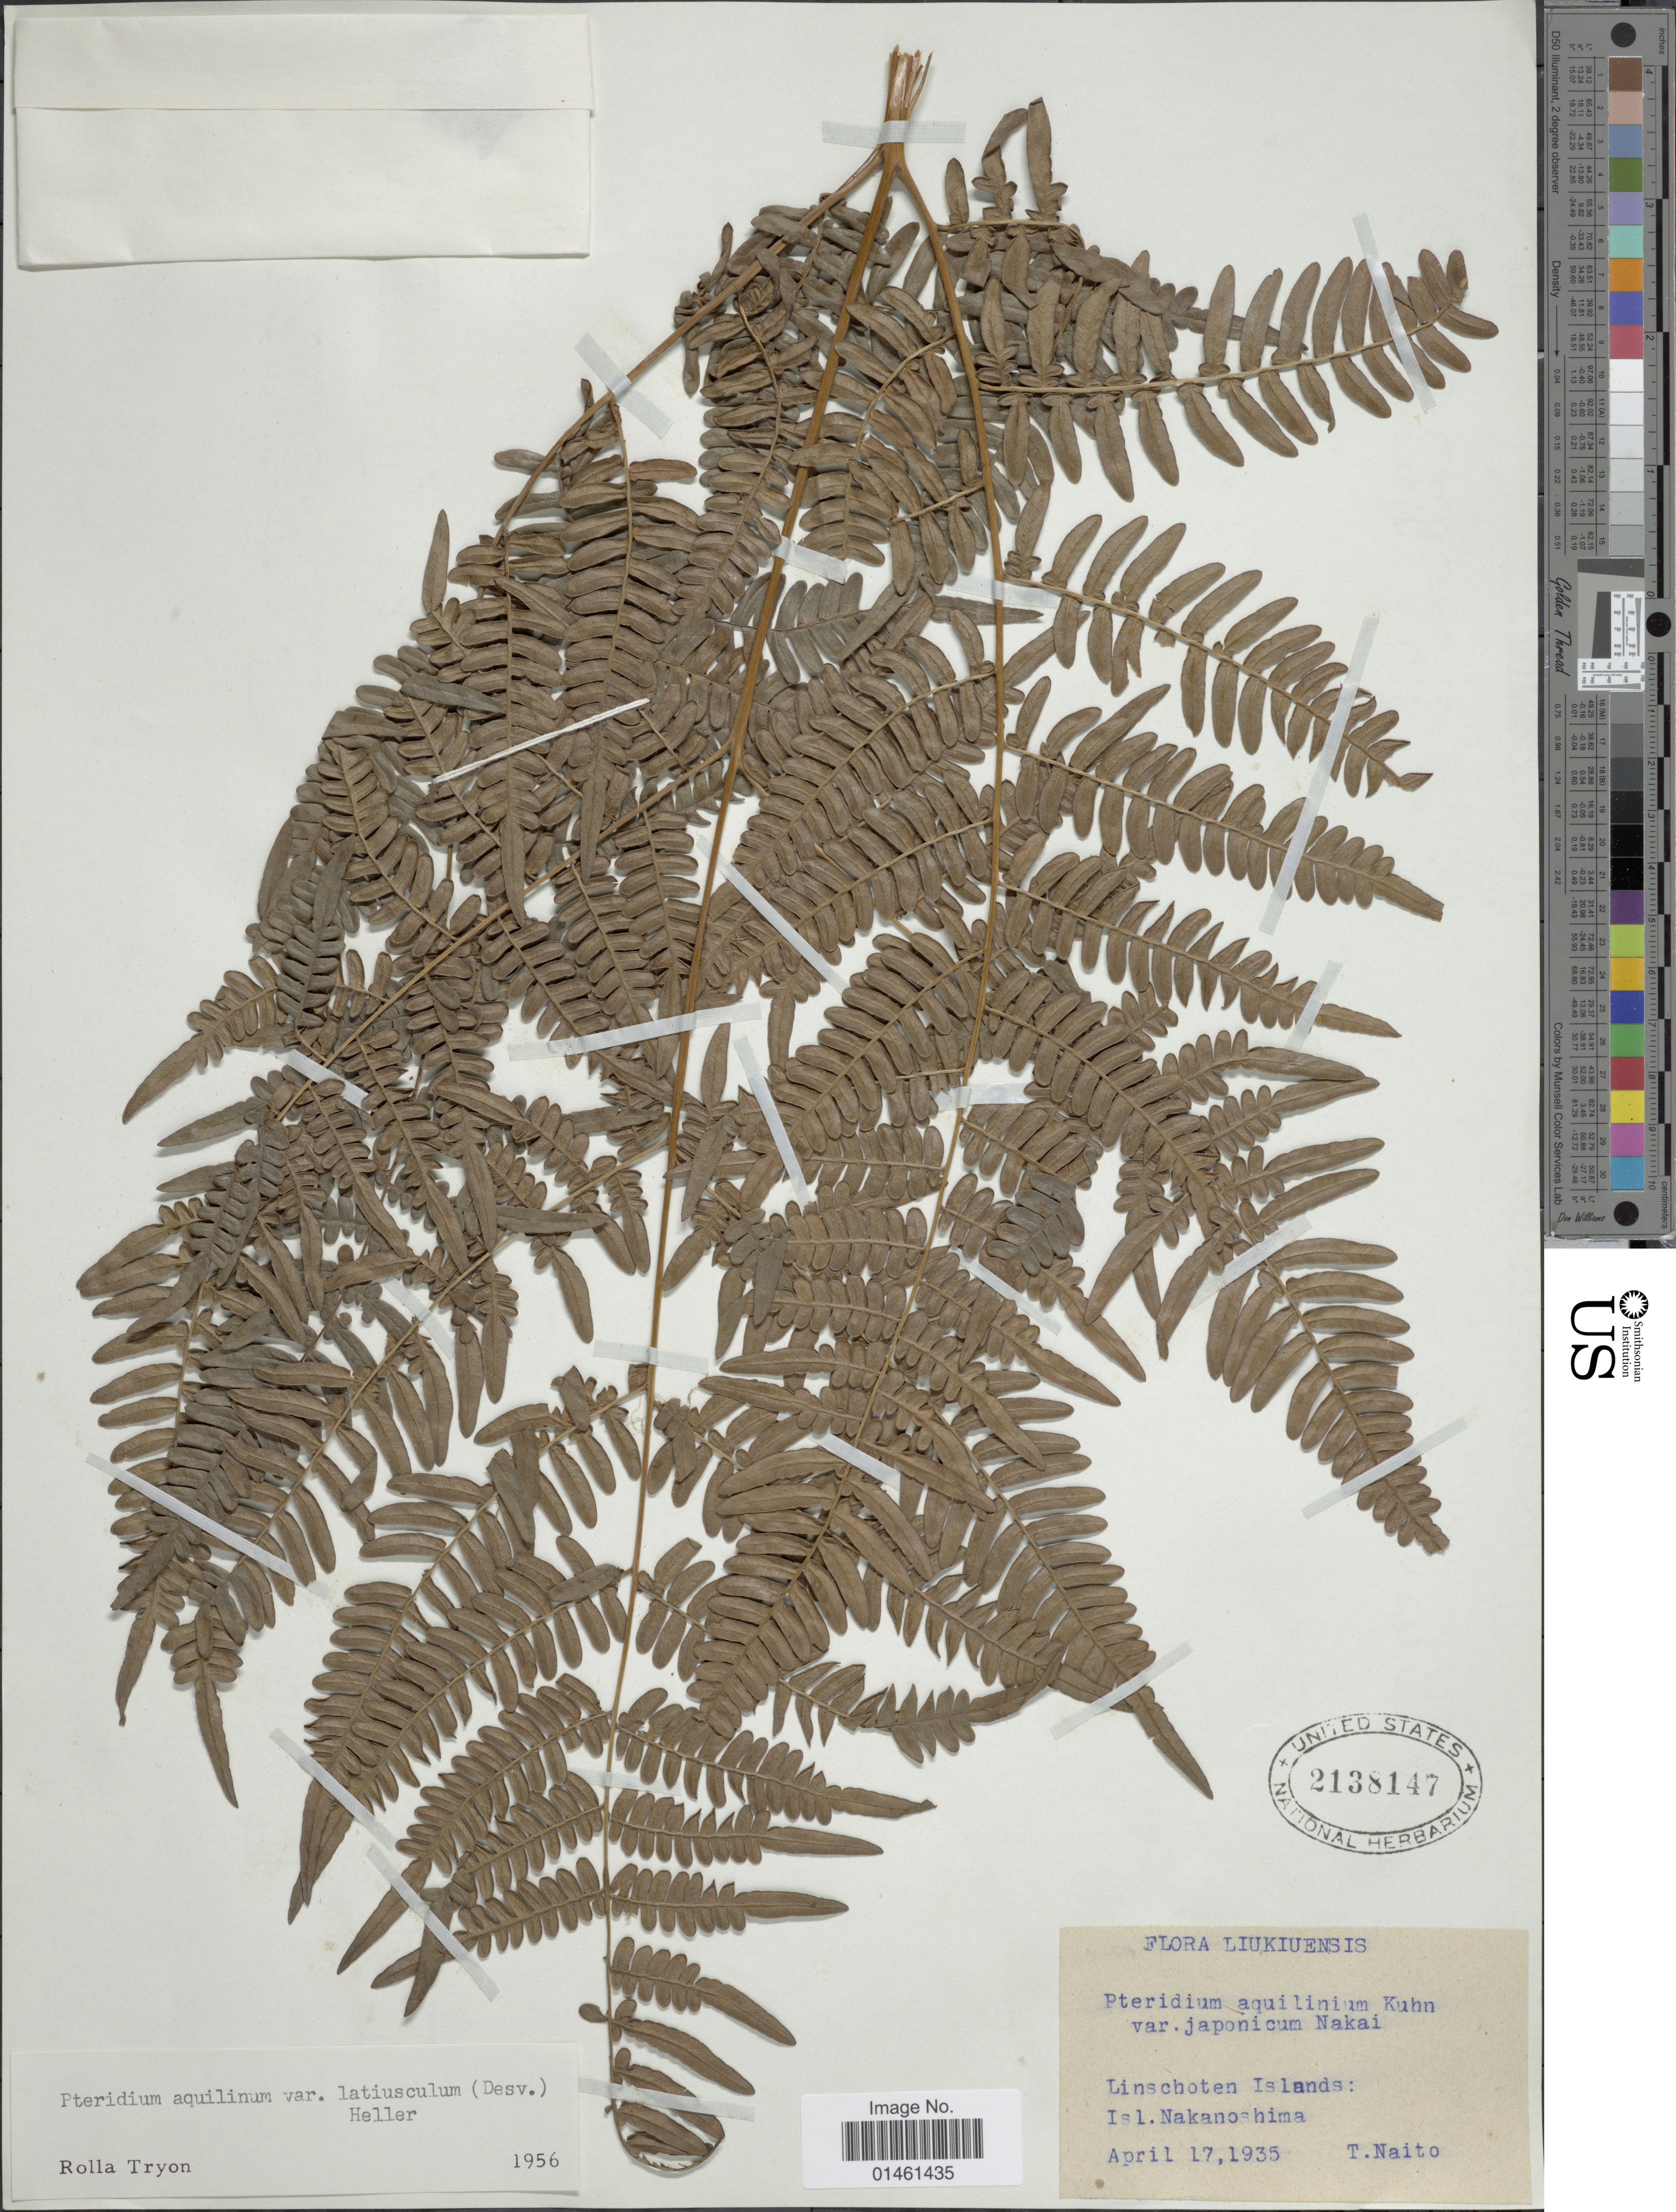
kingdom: Plantae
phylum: Tracheophyta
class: Polypodiopsida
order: Polypodiales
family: Dennstaedtiaceae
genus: Pteridium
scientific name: Pteridium aquilinum var. latiusculum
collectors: T. Naito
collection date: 1935-04-17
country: Japan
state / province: Kagosima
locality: Liukiuensis, Linschoten Islands: Isl. Nakanoshima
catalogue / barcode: US 2138147